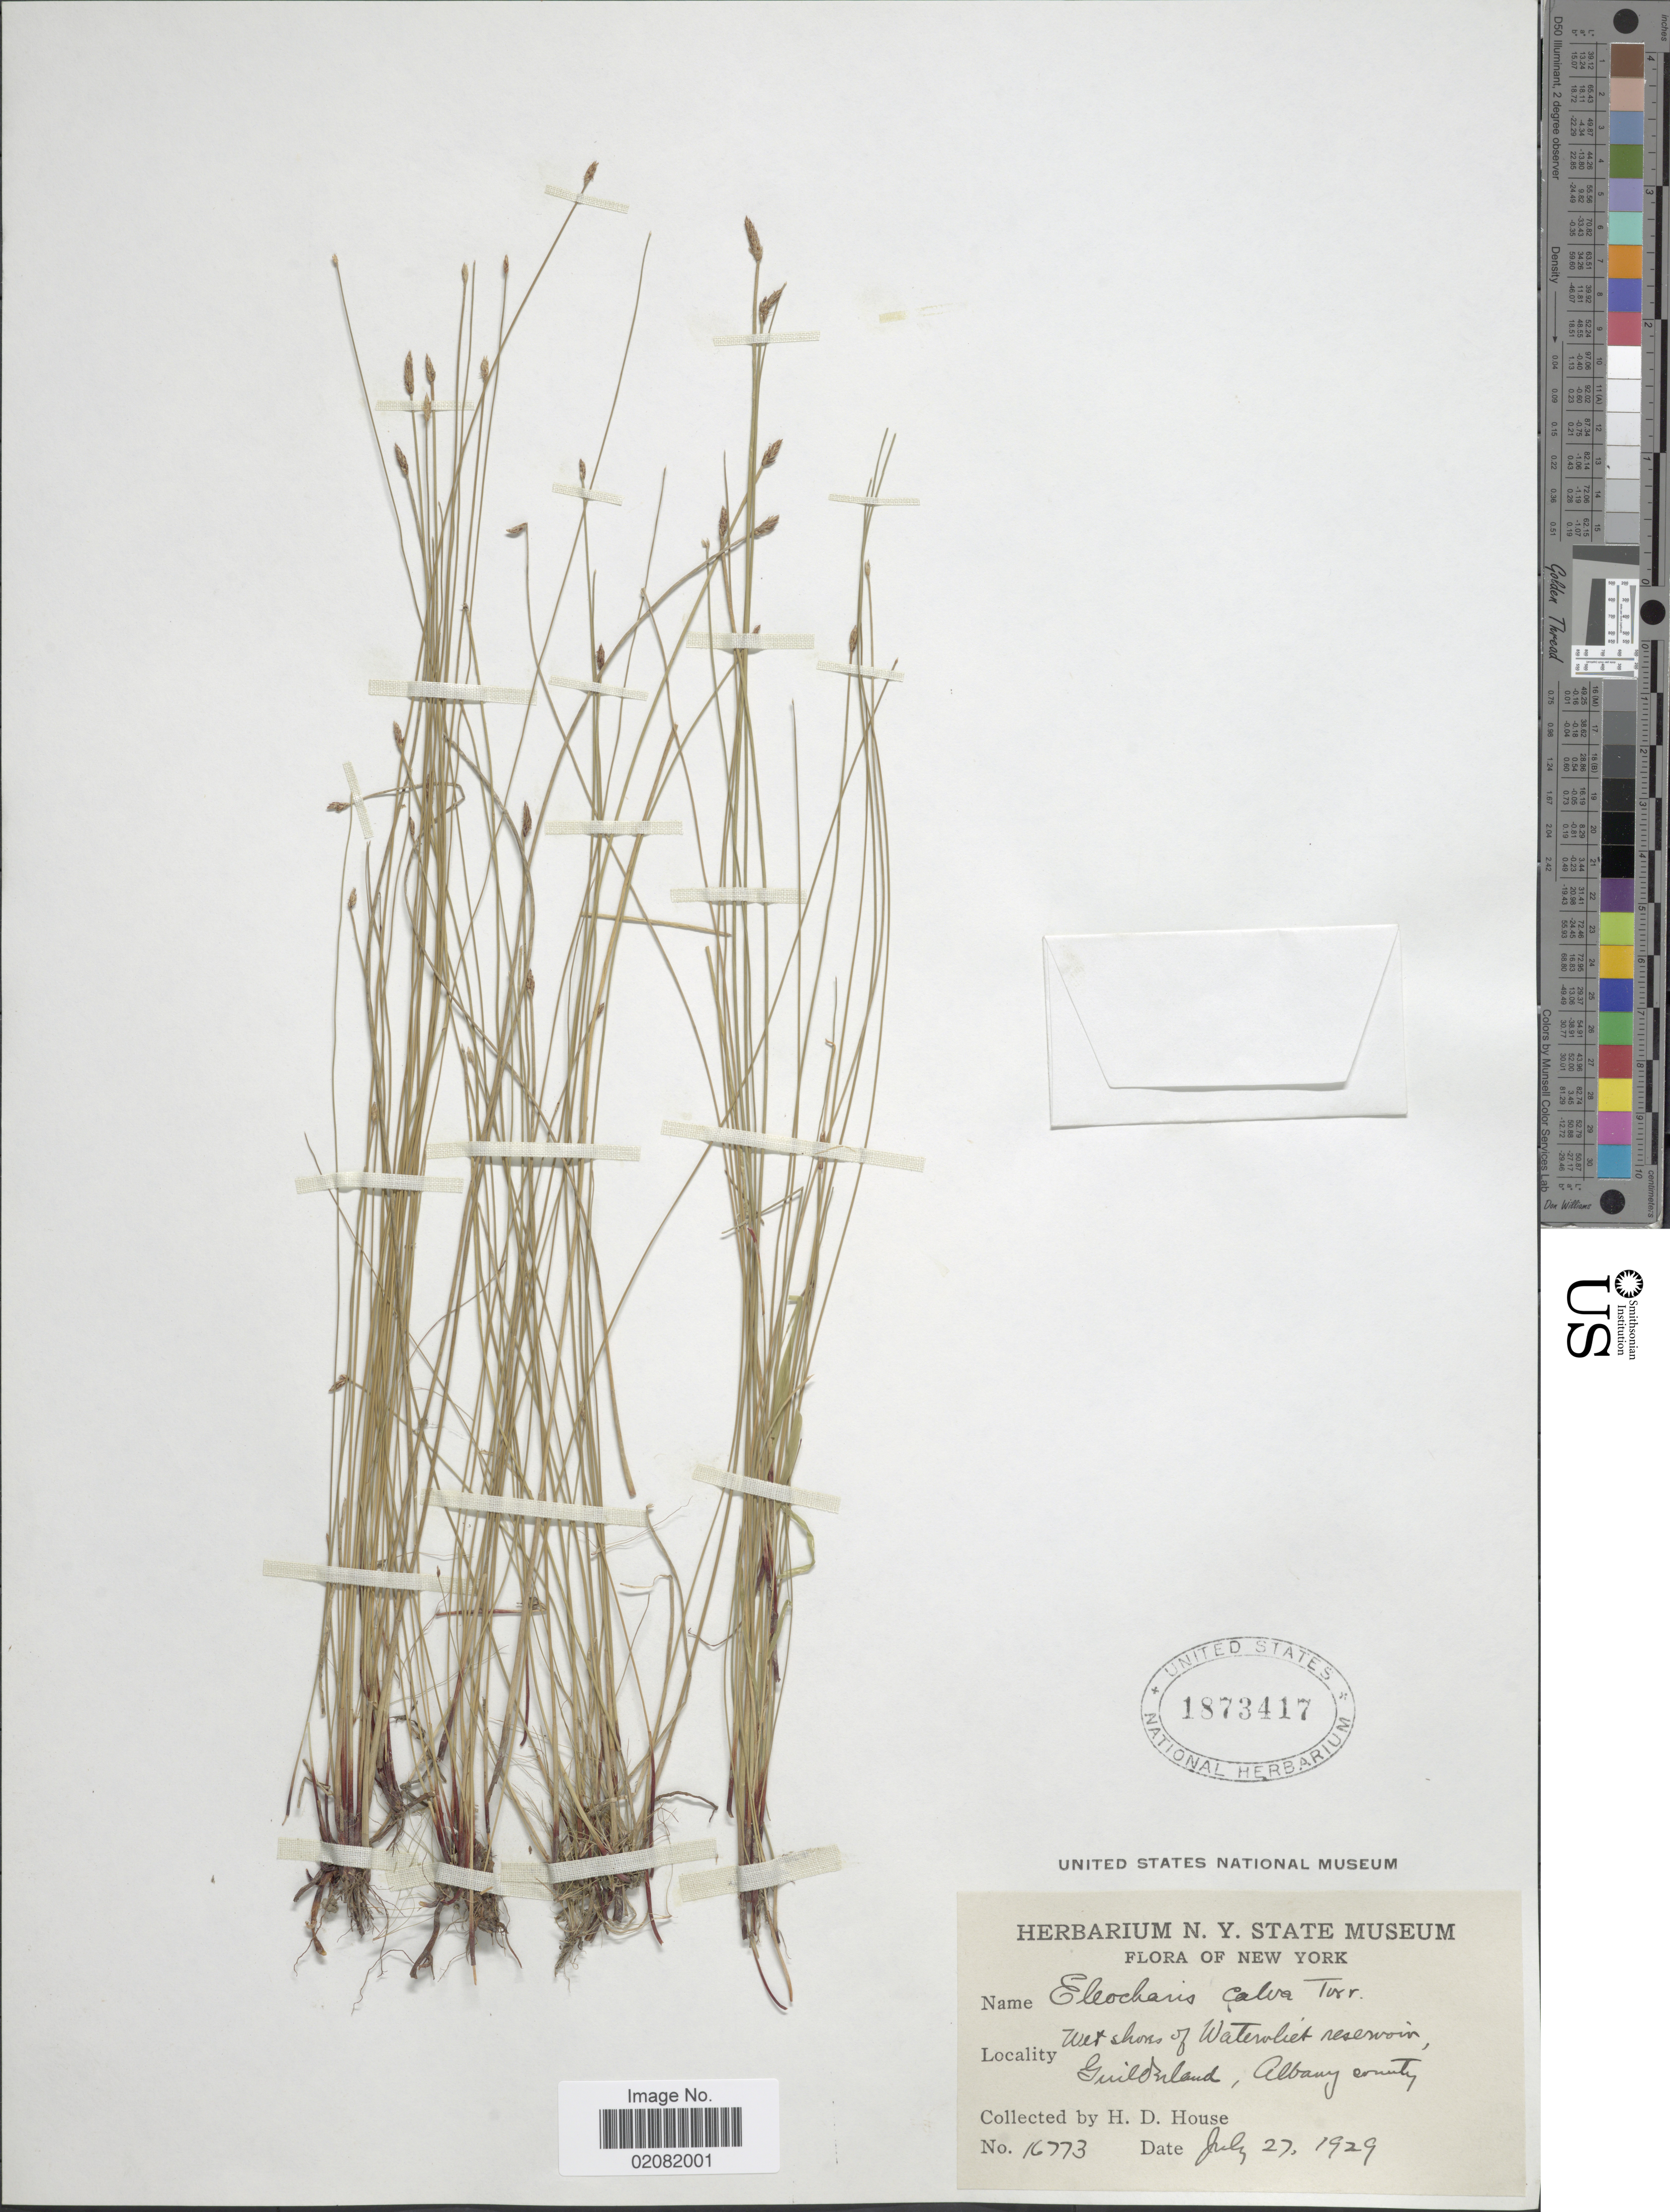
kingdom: Plantae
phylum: Tracheophyta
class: Liliopsida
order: Poales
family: Cyperaceae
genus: Eleocharis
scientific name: Eleocharis erythropoda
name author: Steud.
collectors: H. D. House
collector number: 16773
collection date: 1929-07-27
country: United States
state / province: New York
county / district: Albany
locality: Wet shores of Watervliet reservoir, Guilderland, Albany County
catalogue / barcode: US 1873417